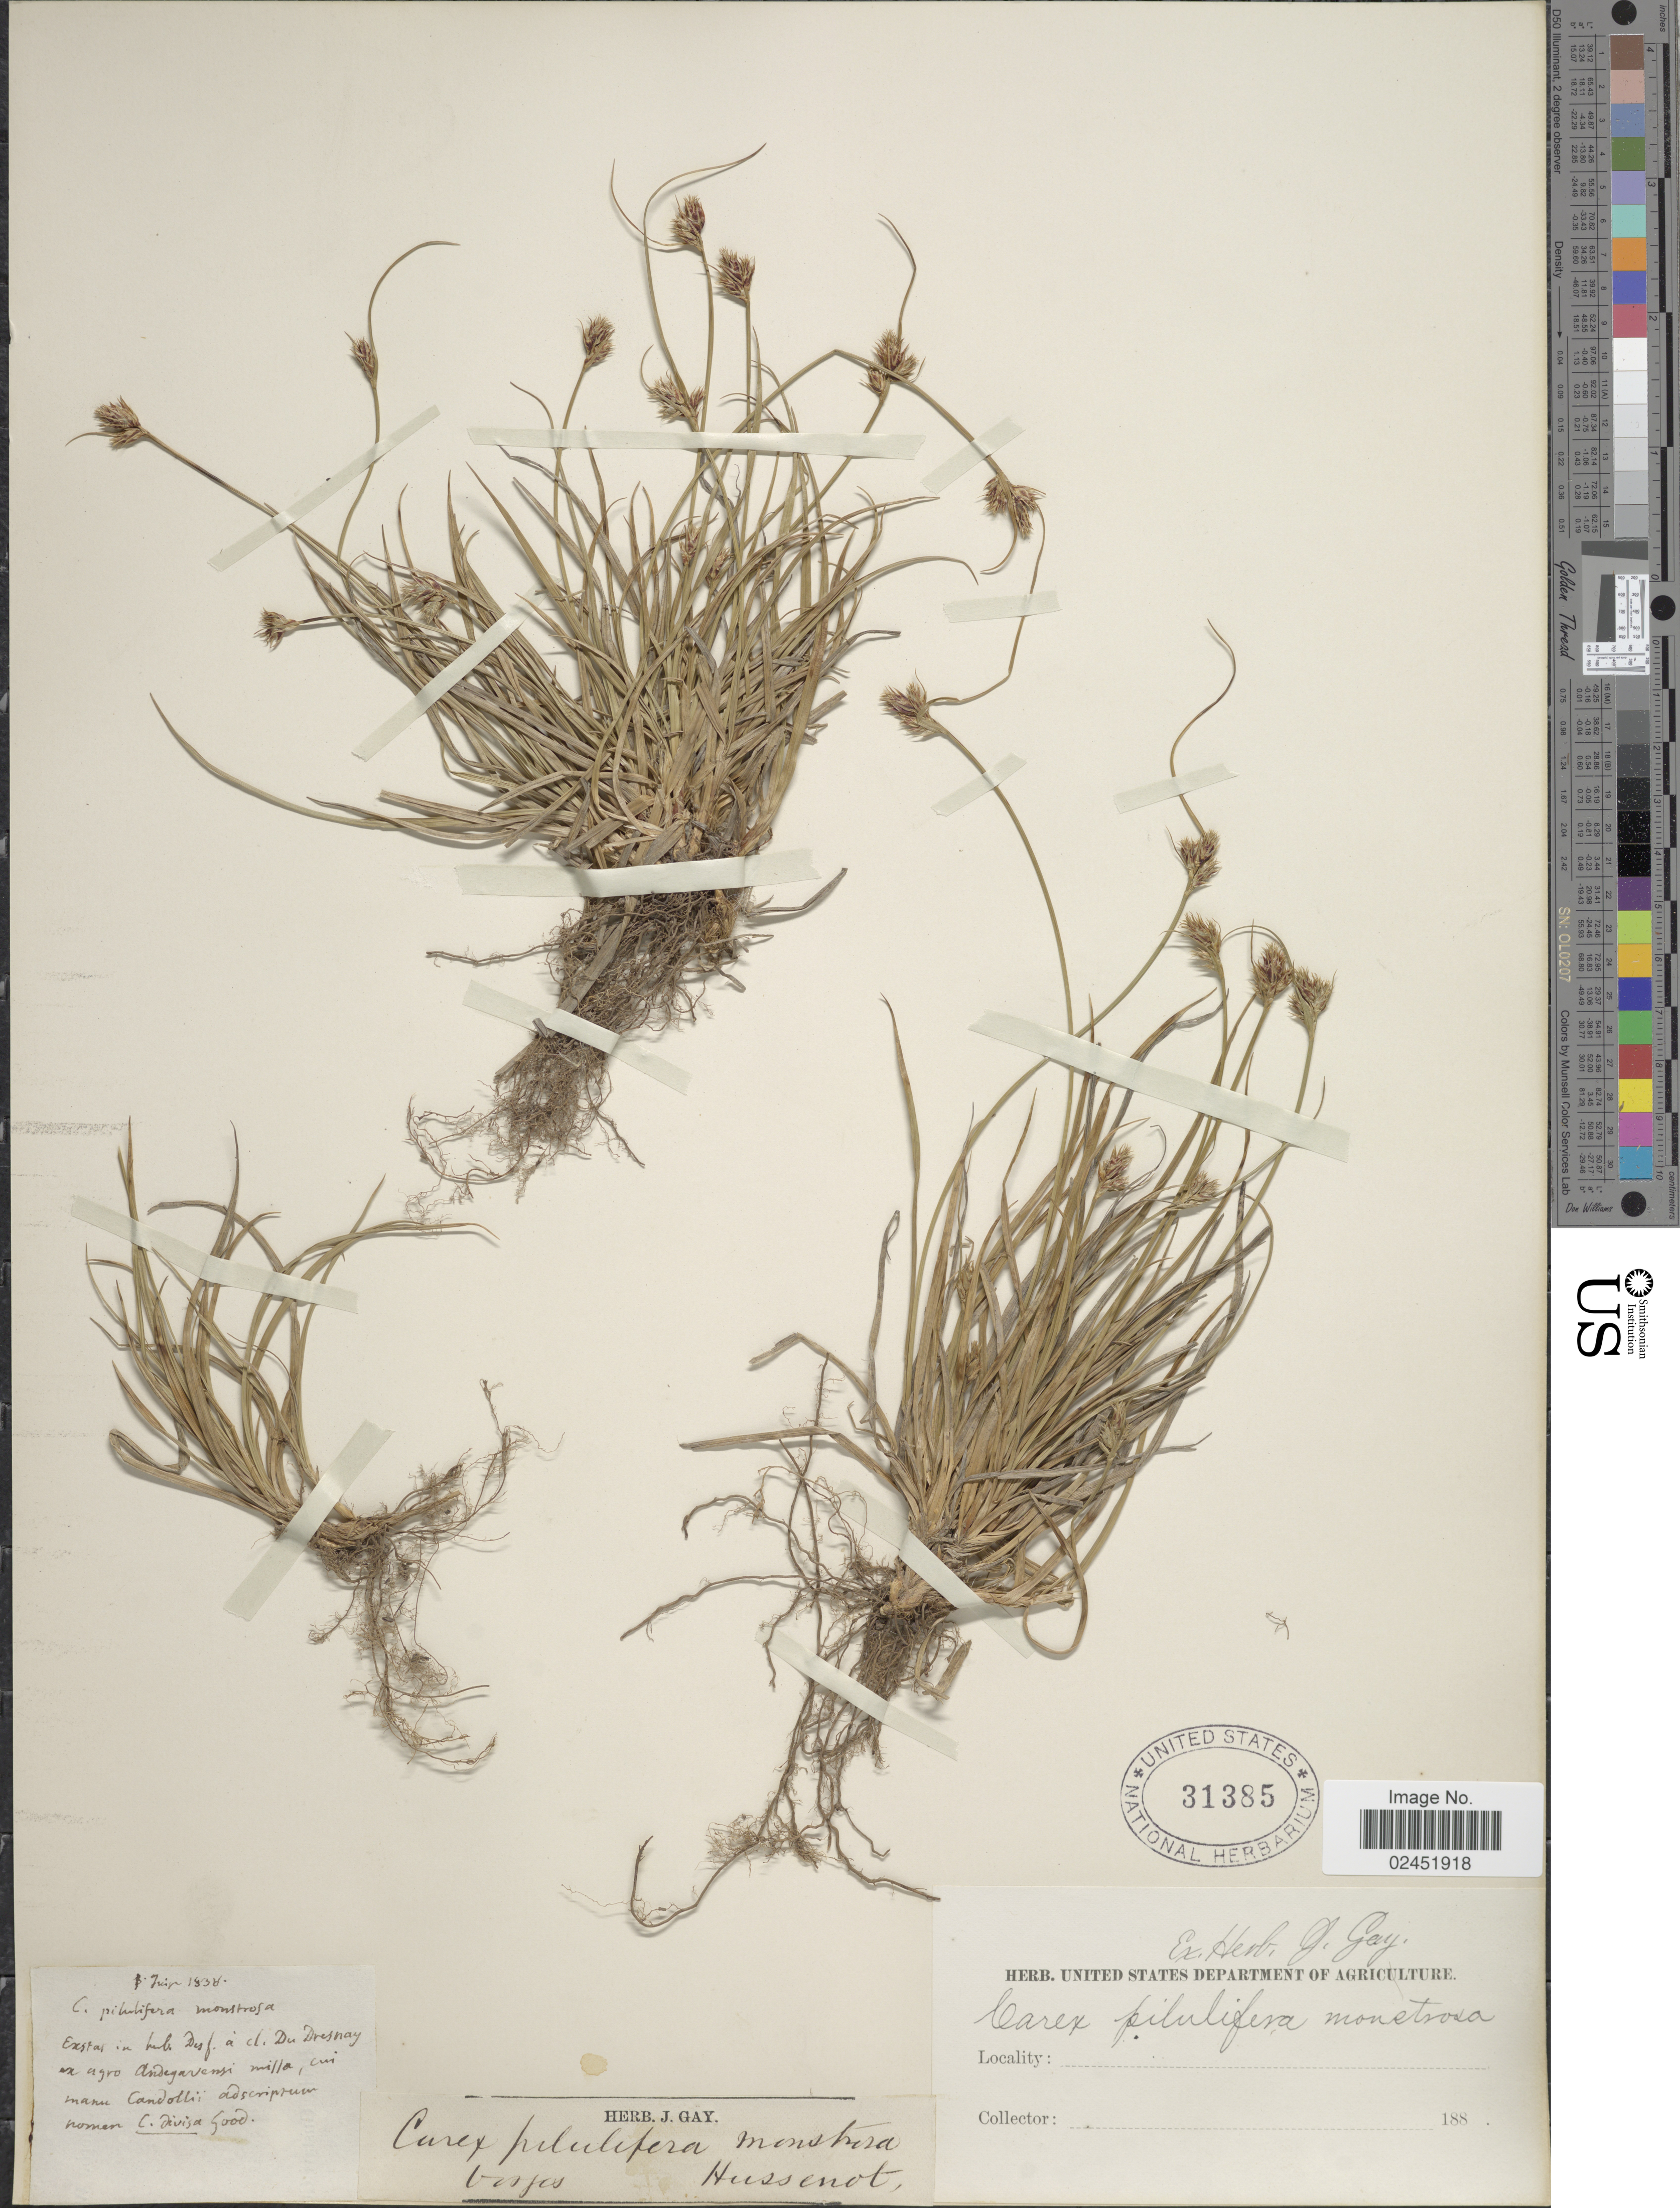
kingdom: Plantae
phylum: Tracheophyta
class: Liliopsida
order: Poales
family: Cyperaceae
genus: Carex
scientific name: Carex pilulifera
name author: L.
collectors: Hussenot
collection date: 1838-06-01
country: France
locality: Vosges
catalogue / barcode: US 31385